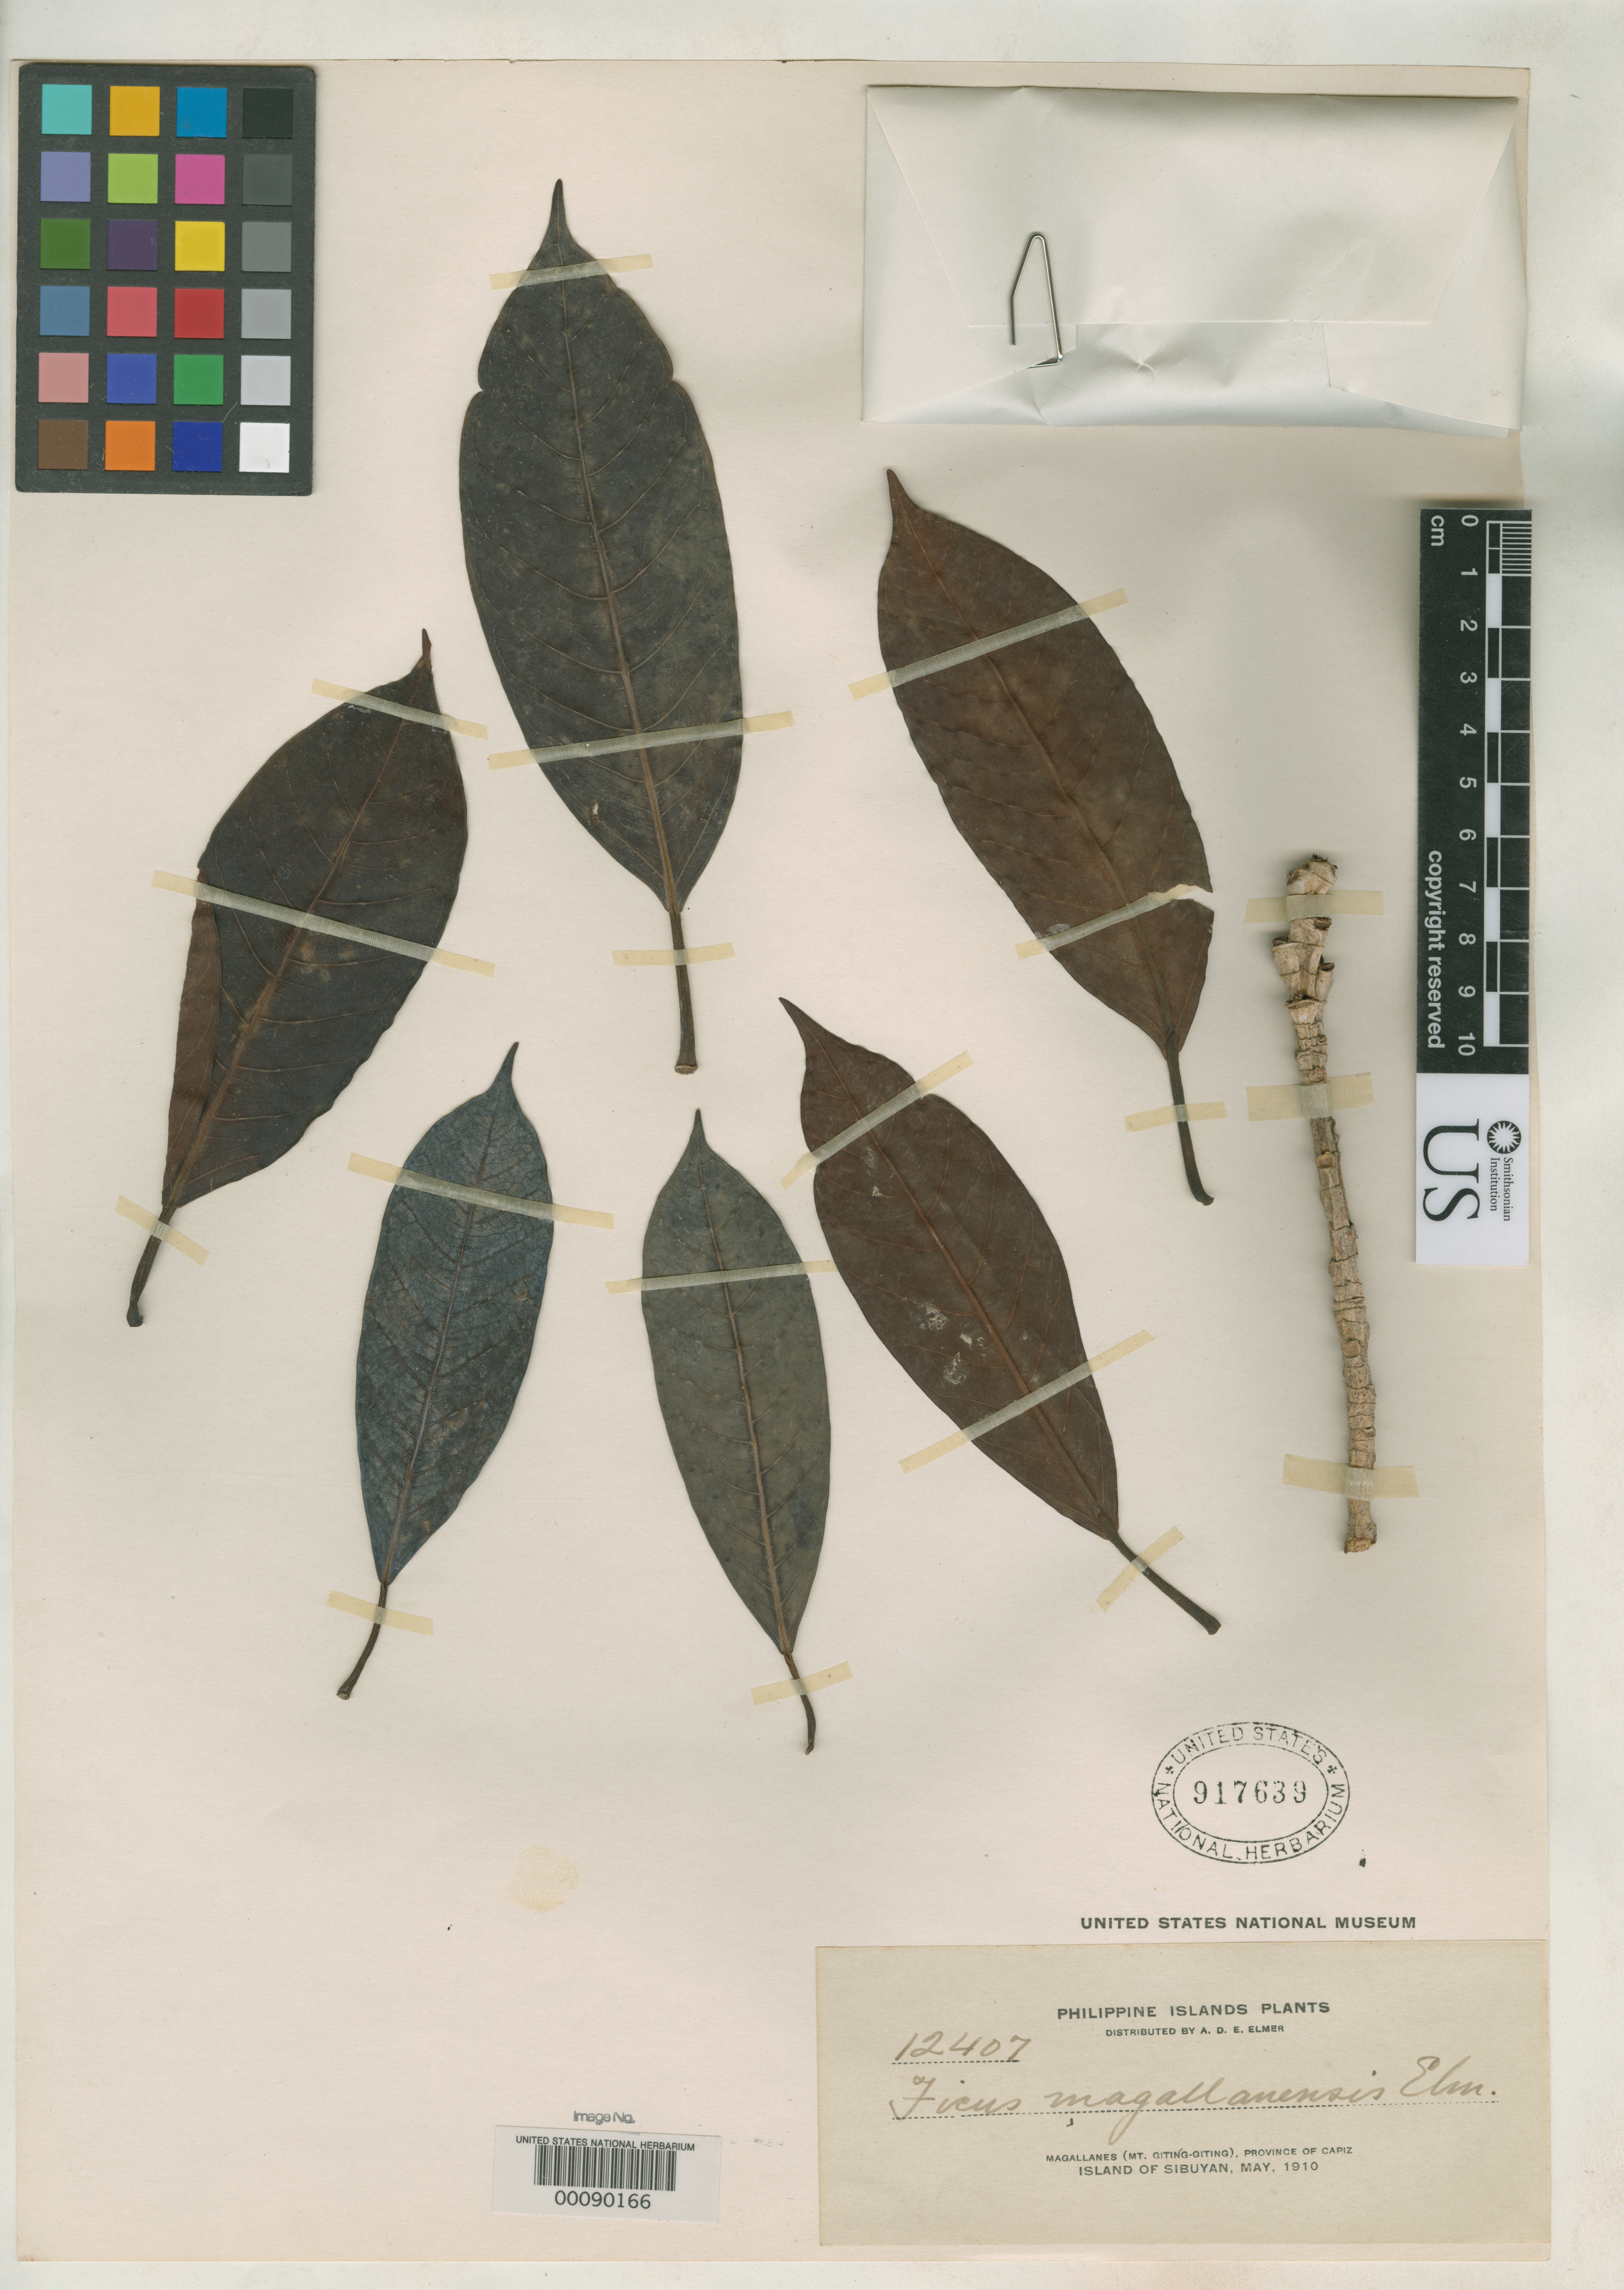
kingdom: Plantae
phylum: Tracheophyta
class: Magnoliopsida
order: Rosales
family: Moraceae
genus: Ficus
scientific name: Ficus magallanensis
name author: Elmer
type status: Isotype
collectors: A. D. E. Elmer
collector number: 12407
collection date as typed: May 1910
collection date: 1910-05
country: Philippines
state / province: Mimaropa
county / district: Romblon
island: Sibuyan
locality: Magallanes, Mt. Giting-giting.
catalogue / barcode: US 917639